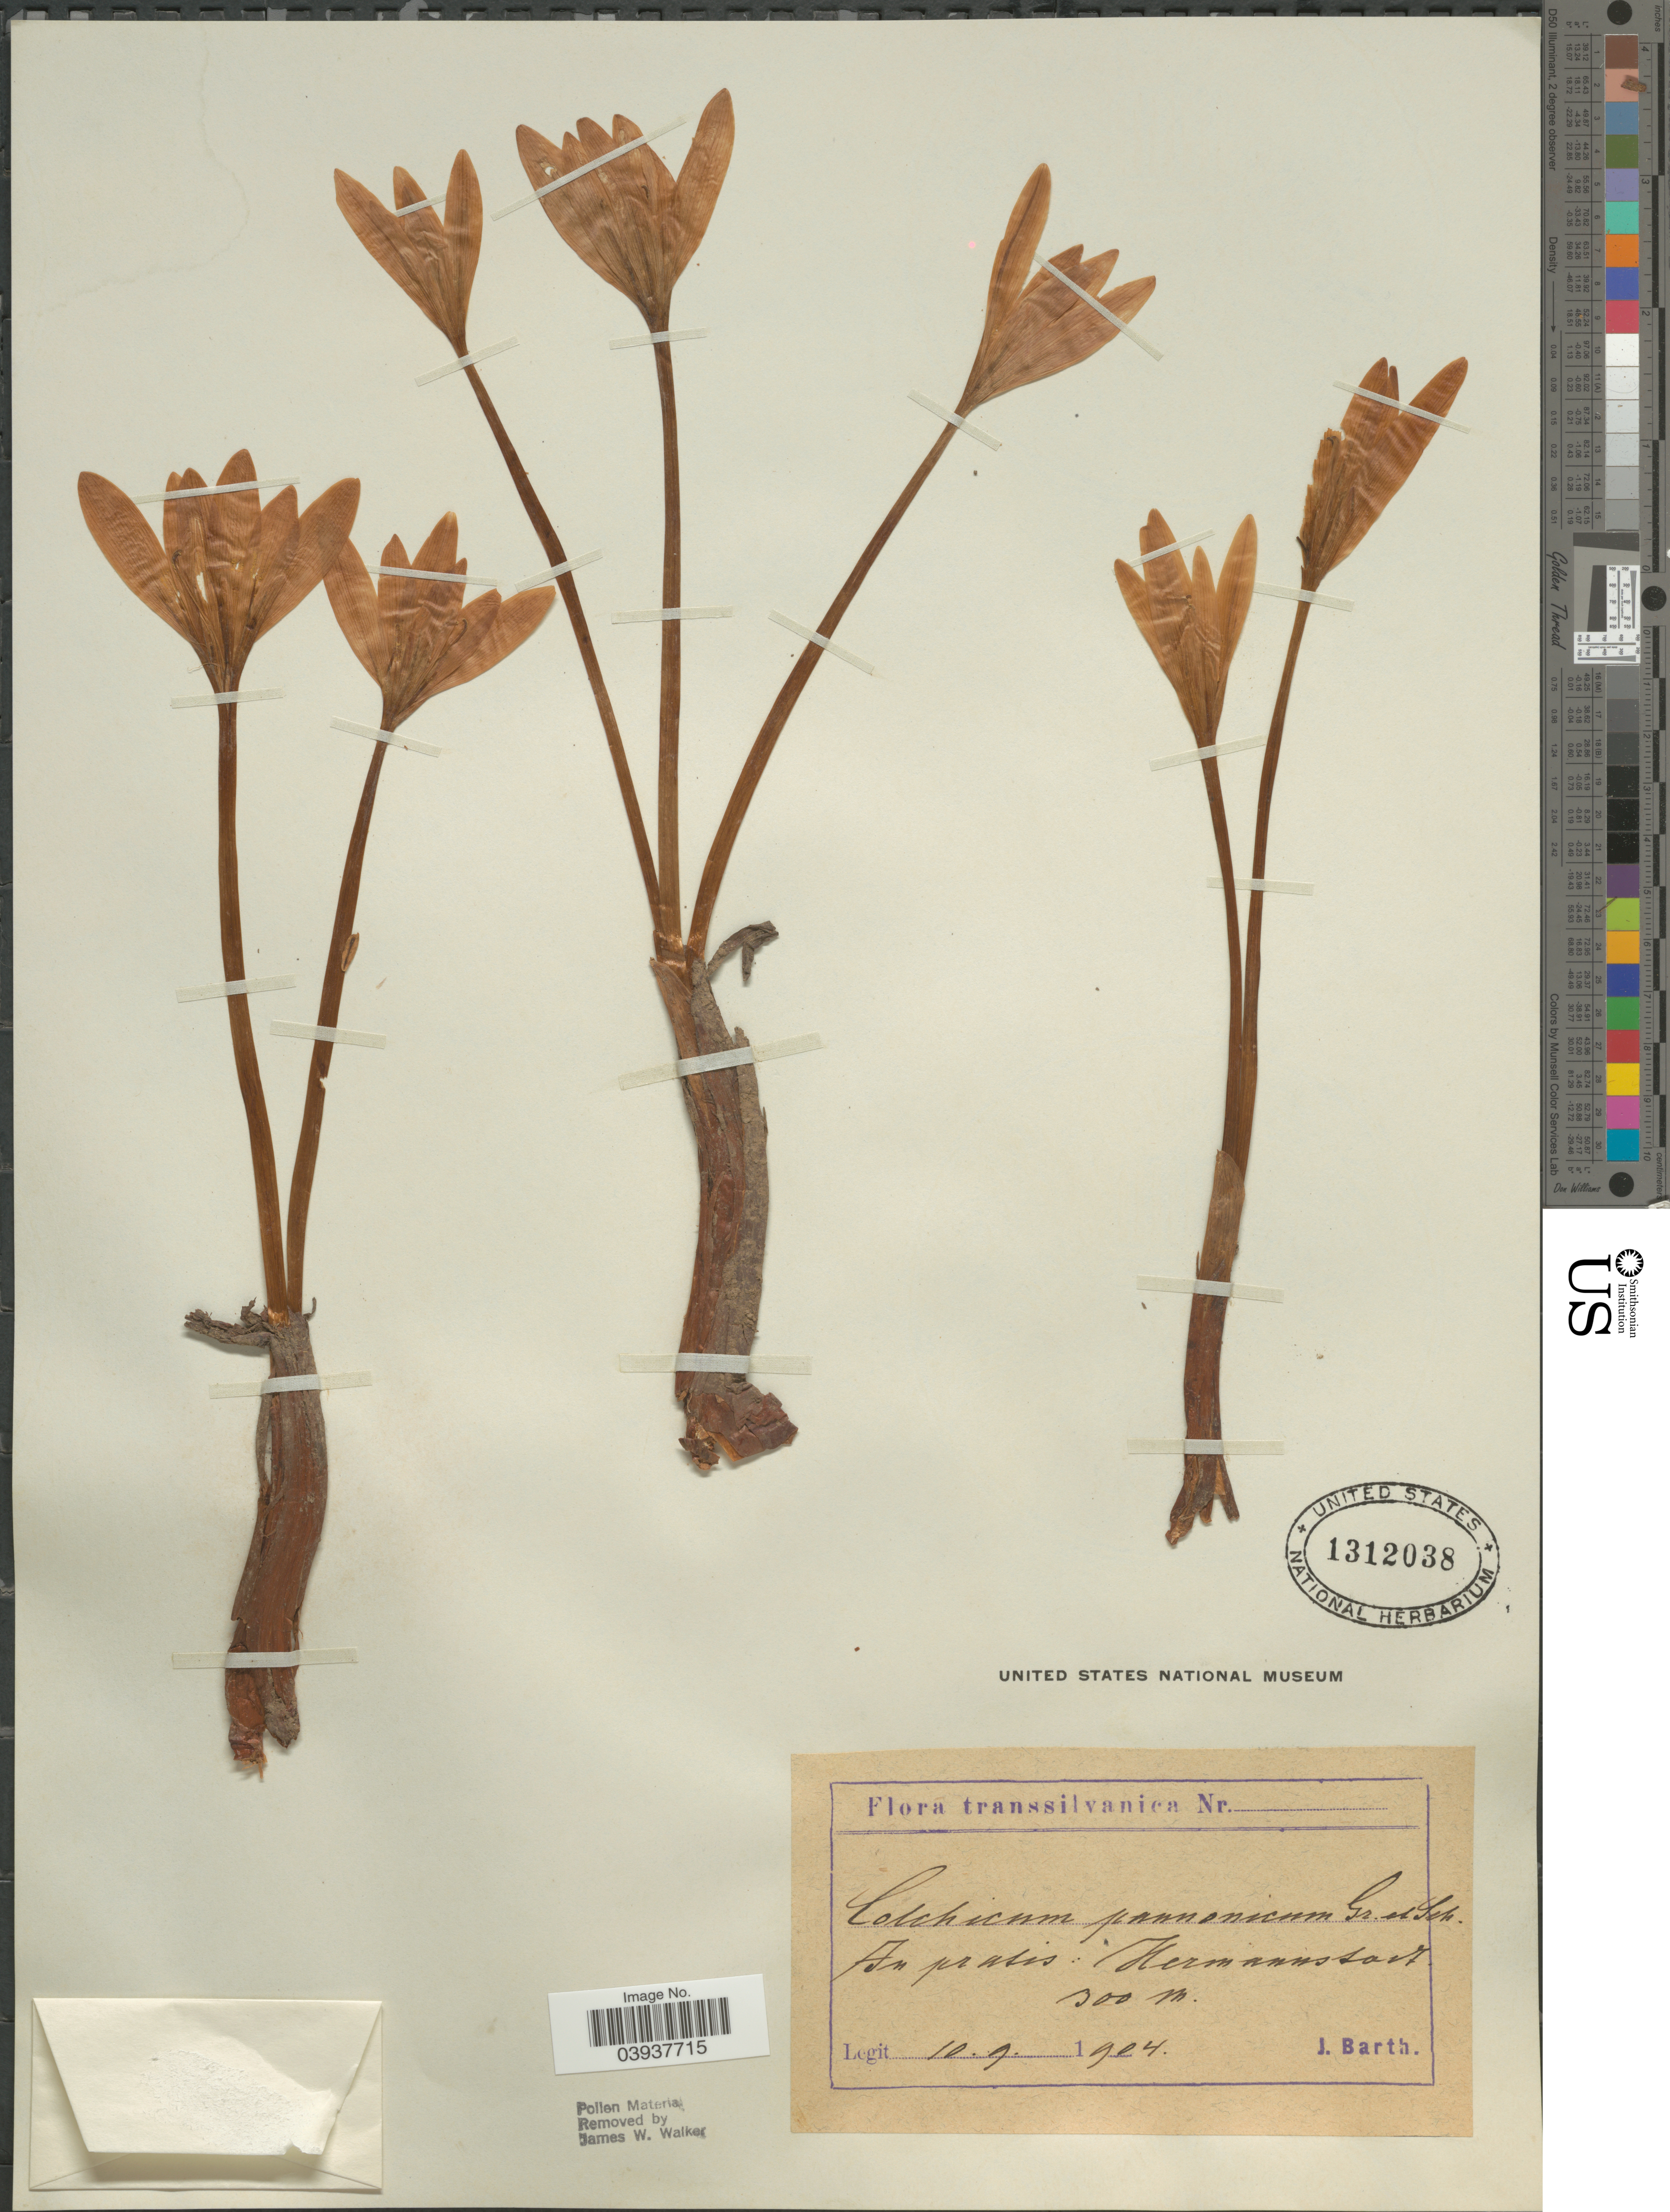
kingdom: Plantae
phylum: Tracheophyta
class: Liliopsida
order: Liliales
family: Colchicaceae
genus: Colchicum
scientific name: Colchicum pannonicum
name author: Griseb. & Schenk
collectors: J. Barth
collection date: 1904-09-10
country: Romania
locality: Transsilvanica. In pratis: Hermannstadt.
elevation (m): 300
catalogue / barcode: US 1312038